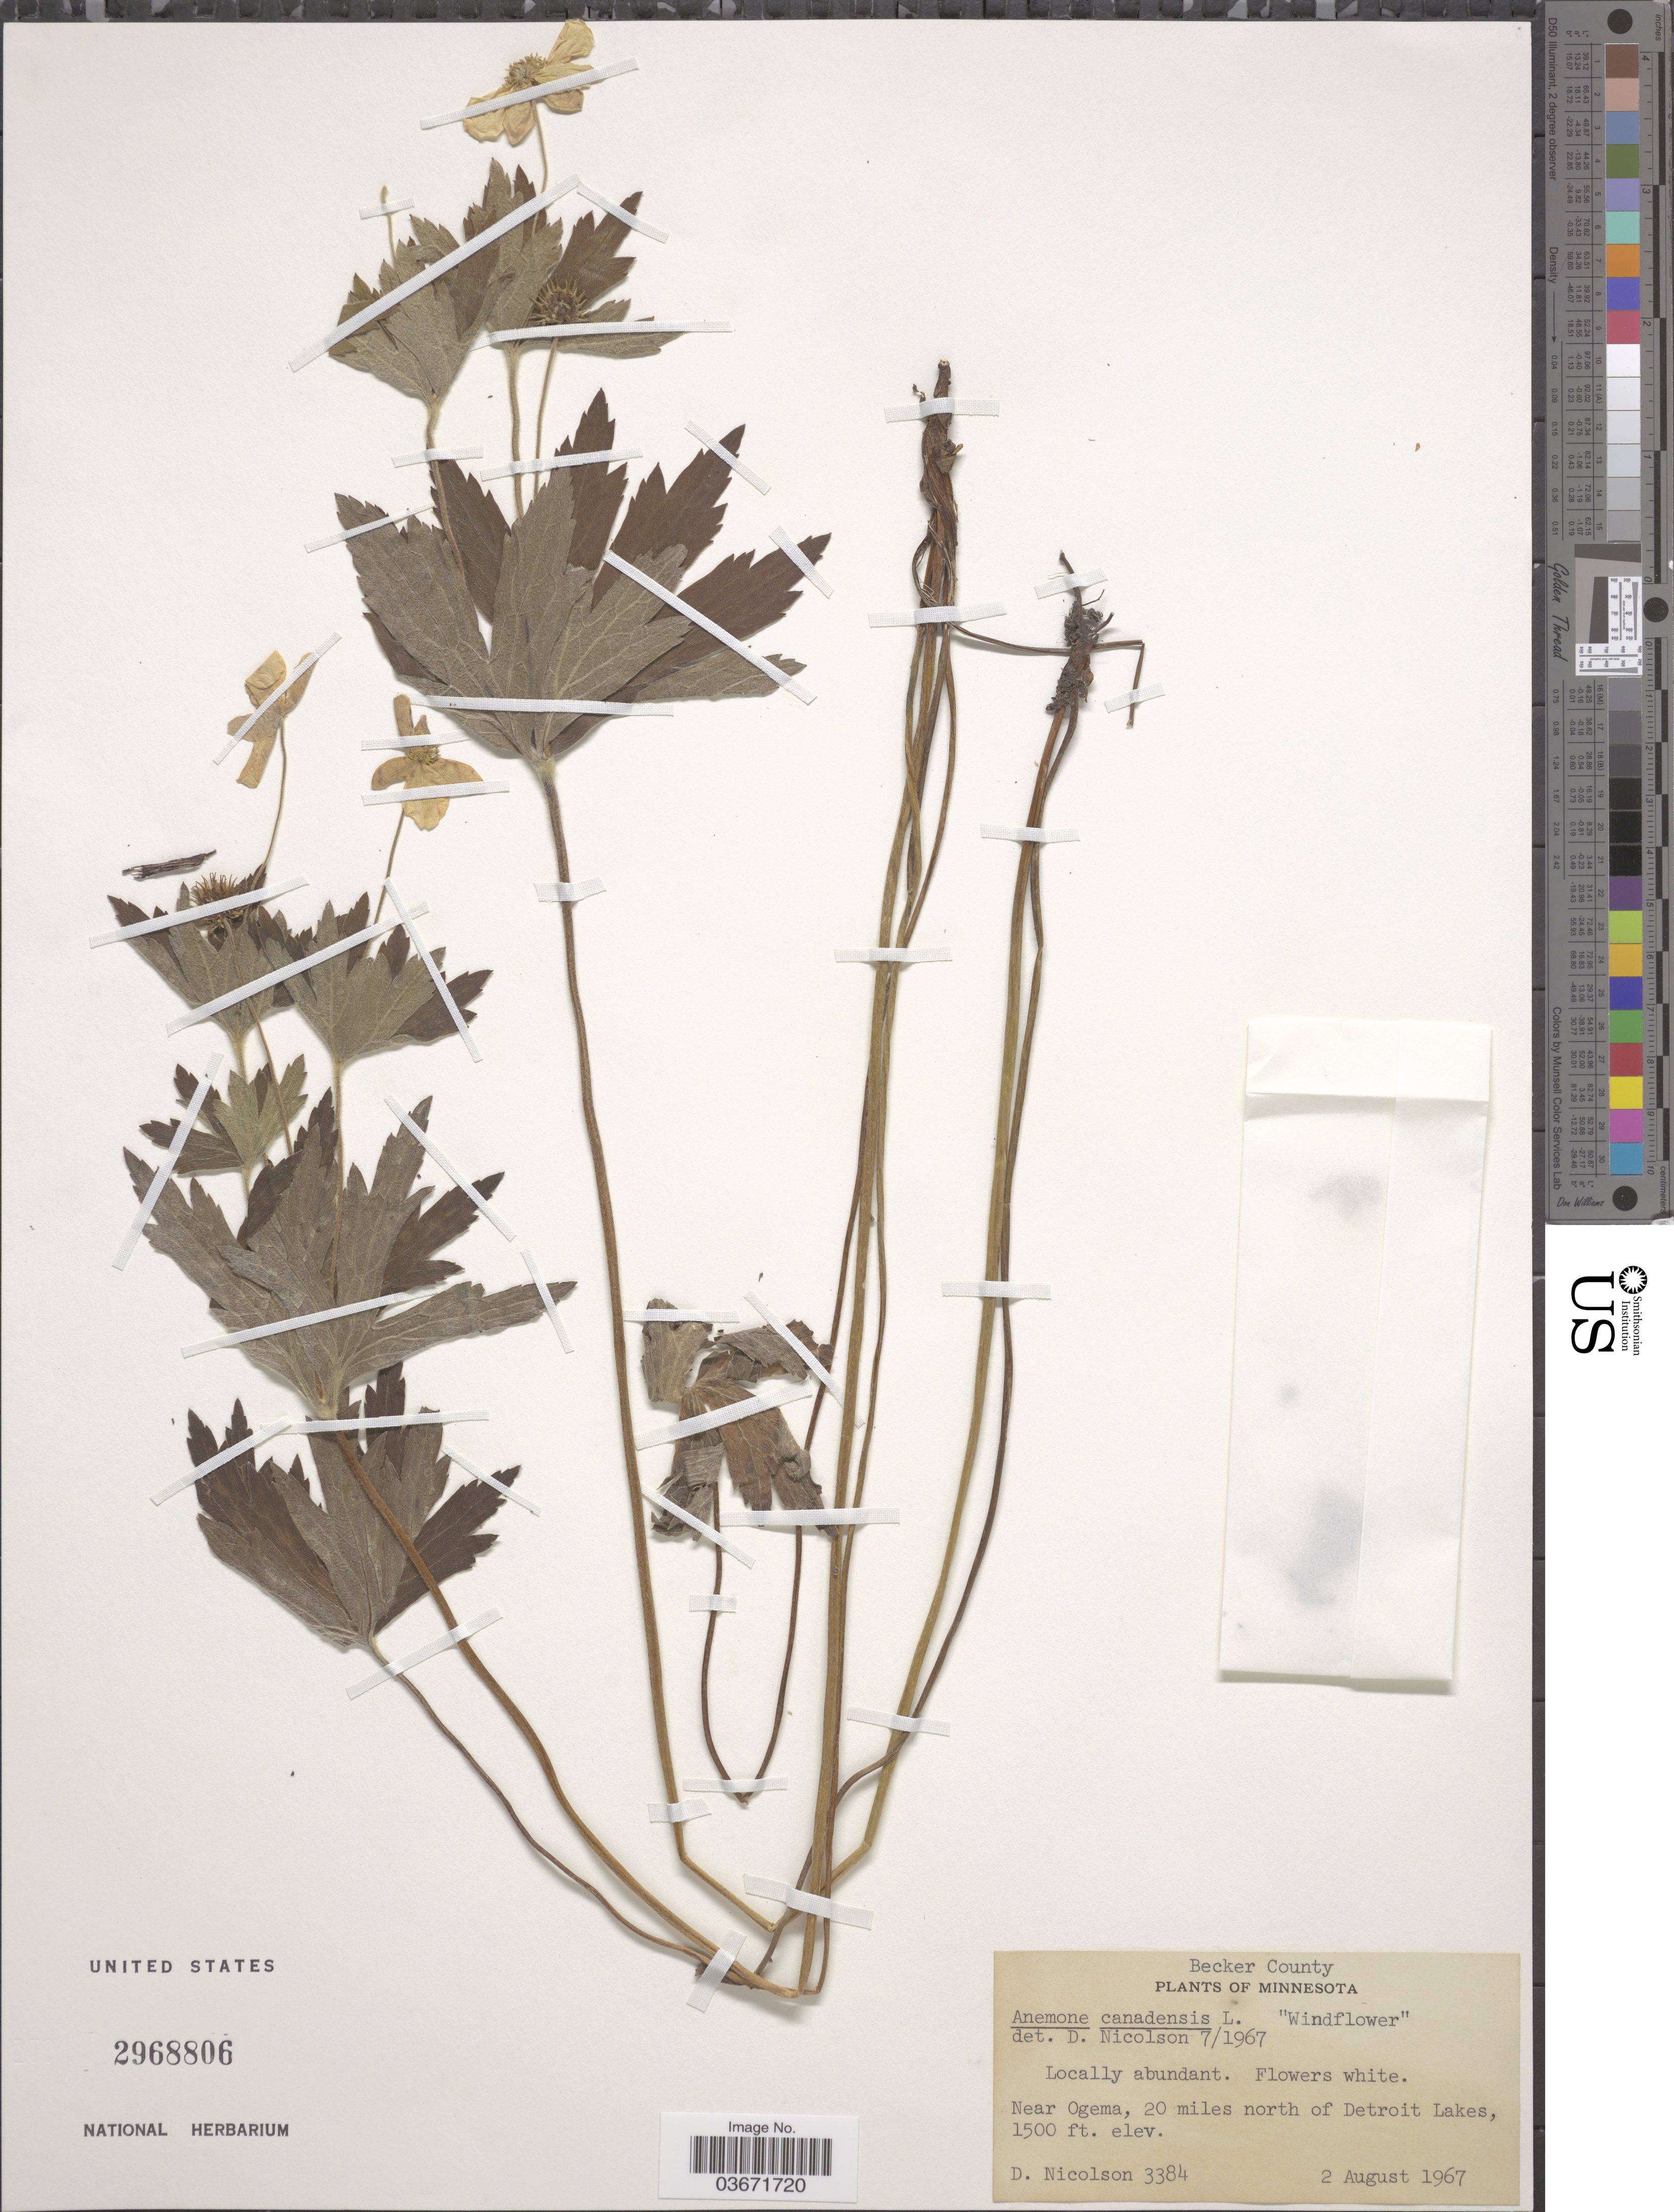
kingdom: Plantae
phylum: Tracheophyta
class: Magnoliopsida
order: Ranunculales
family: Ranunculaceae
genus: Anemone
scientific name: Anemone canadensis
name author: L.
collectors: D. H. Nicolson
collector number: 3384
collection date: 1967-08-02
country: United States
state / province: Minnesota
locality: Becker County. Near Ogema, 20 miles north of Detroit Lakes.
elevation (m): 457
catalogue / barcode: US 2968806